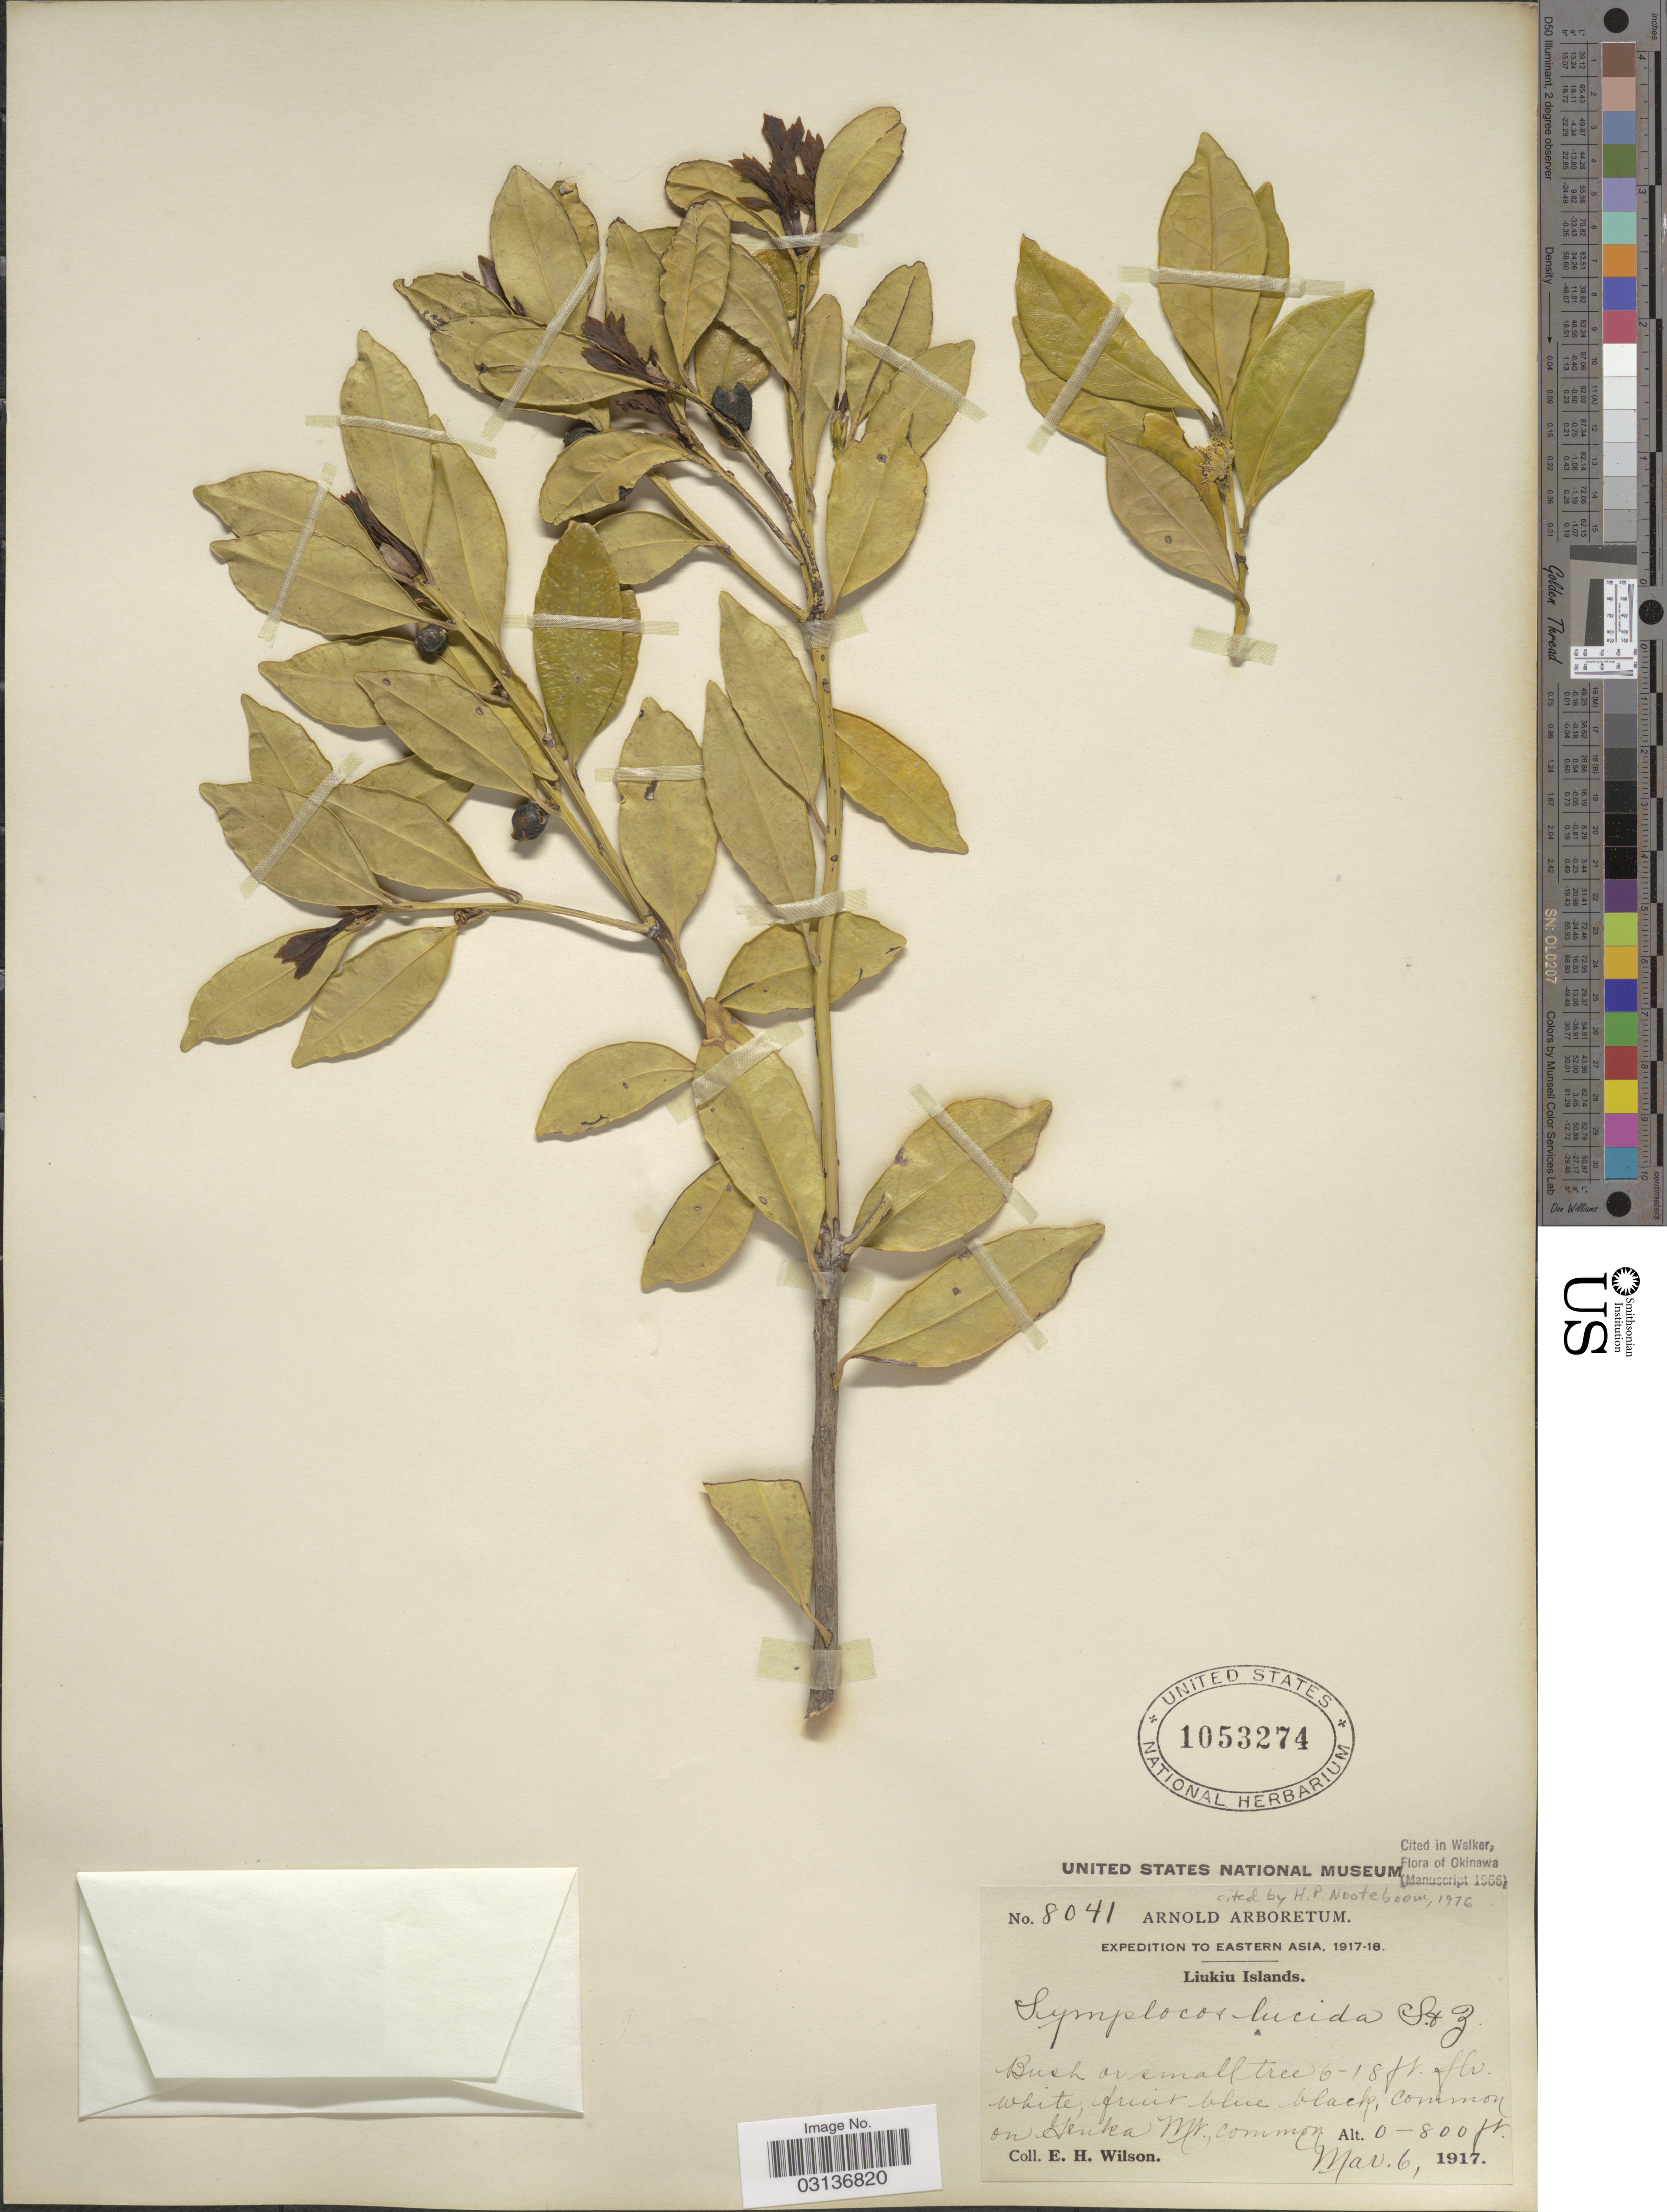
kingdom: Plantae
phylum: Tracheophyta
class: Magnoliopsida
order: Ericales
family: Symplocaceae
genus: Symplocos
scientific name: Symplocos lucida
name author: (Thurb.) Siebold & Zucc.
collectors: E. Wilson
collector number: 8041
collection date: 1917-03-06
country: Japan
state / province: Okinawa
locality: Eastern Asia. Liukiu Islands. Common on Genka Mt.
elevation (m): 0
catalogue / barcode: US 1053274